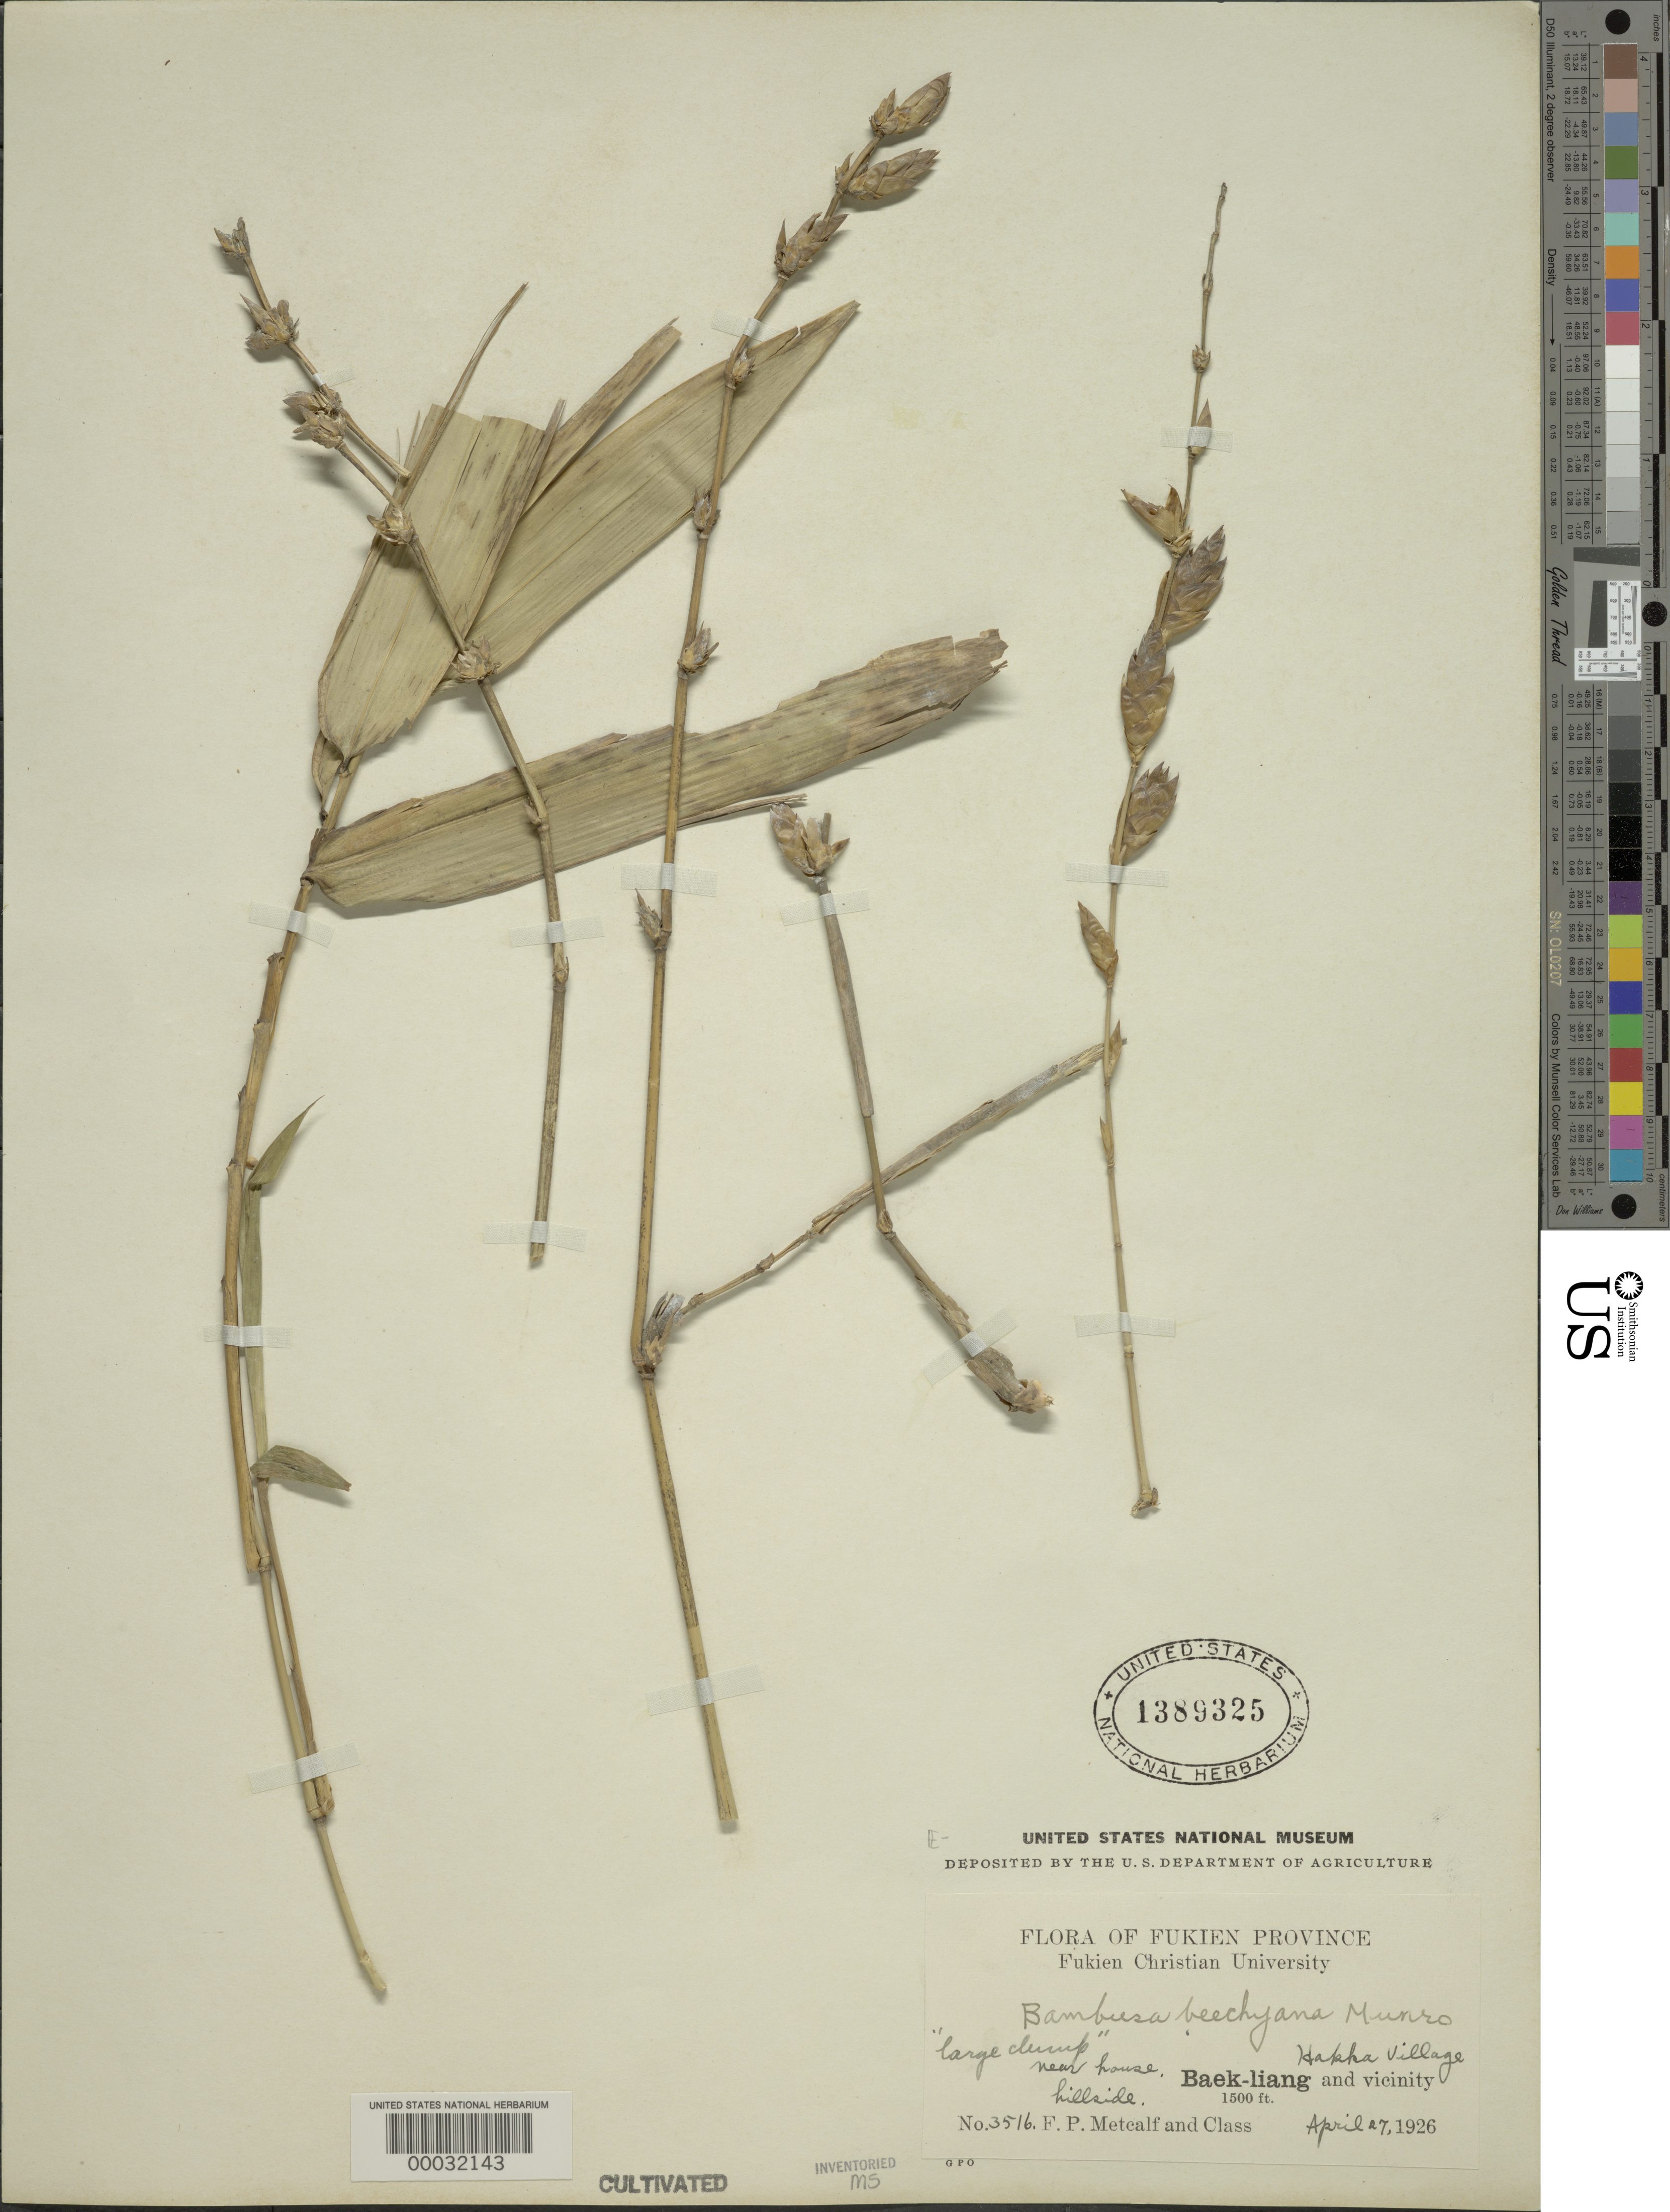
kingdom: Plantae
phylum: Tracheophyta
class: Liliopsida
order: Poales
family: Poaceae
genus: Bambusa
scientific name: Bambusa beecheyana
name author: Munro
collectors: F. P. Metcalf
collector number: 3516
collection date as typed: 27 Apr 1926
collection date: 1926-04-27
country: China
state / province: Fujian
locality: Baek-ling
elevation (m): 458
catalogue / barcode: US 1389325